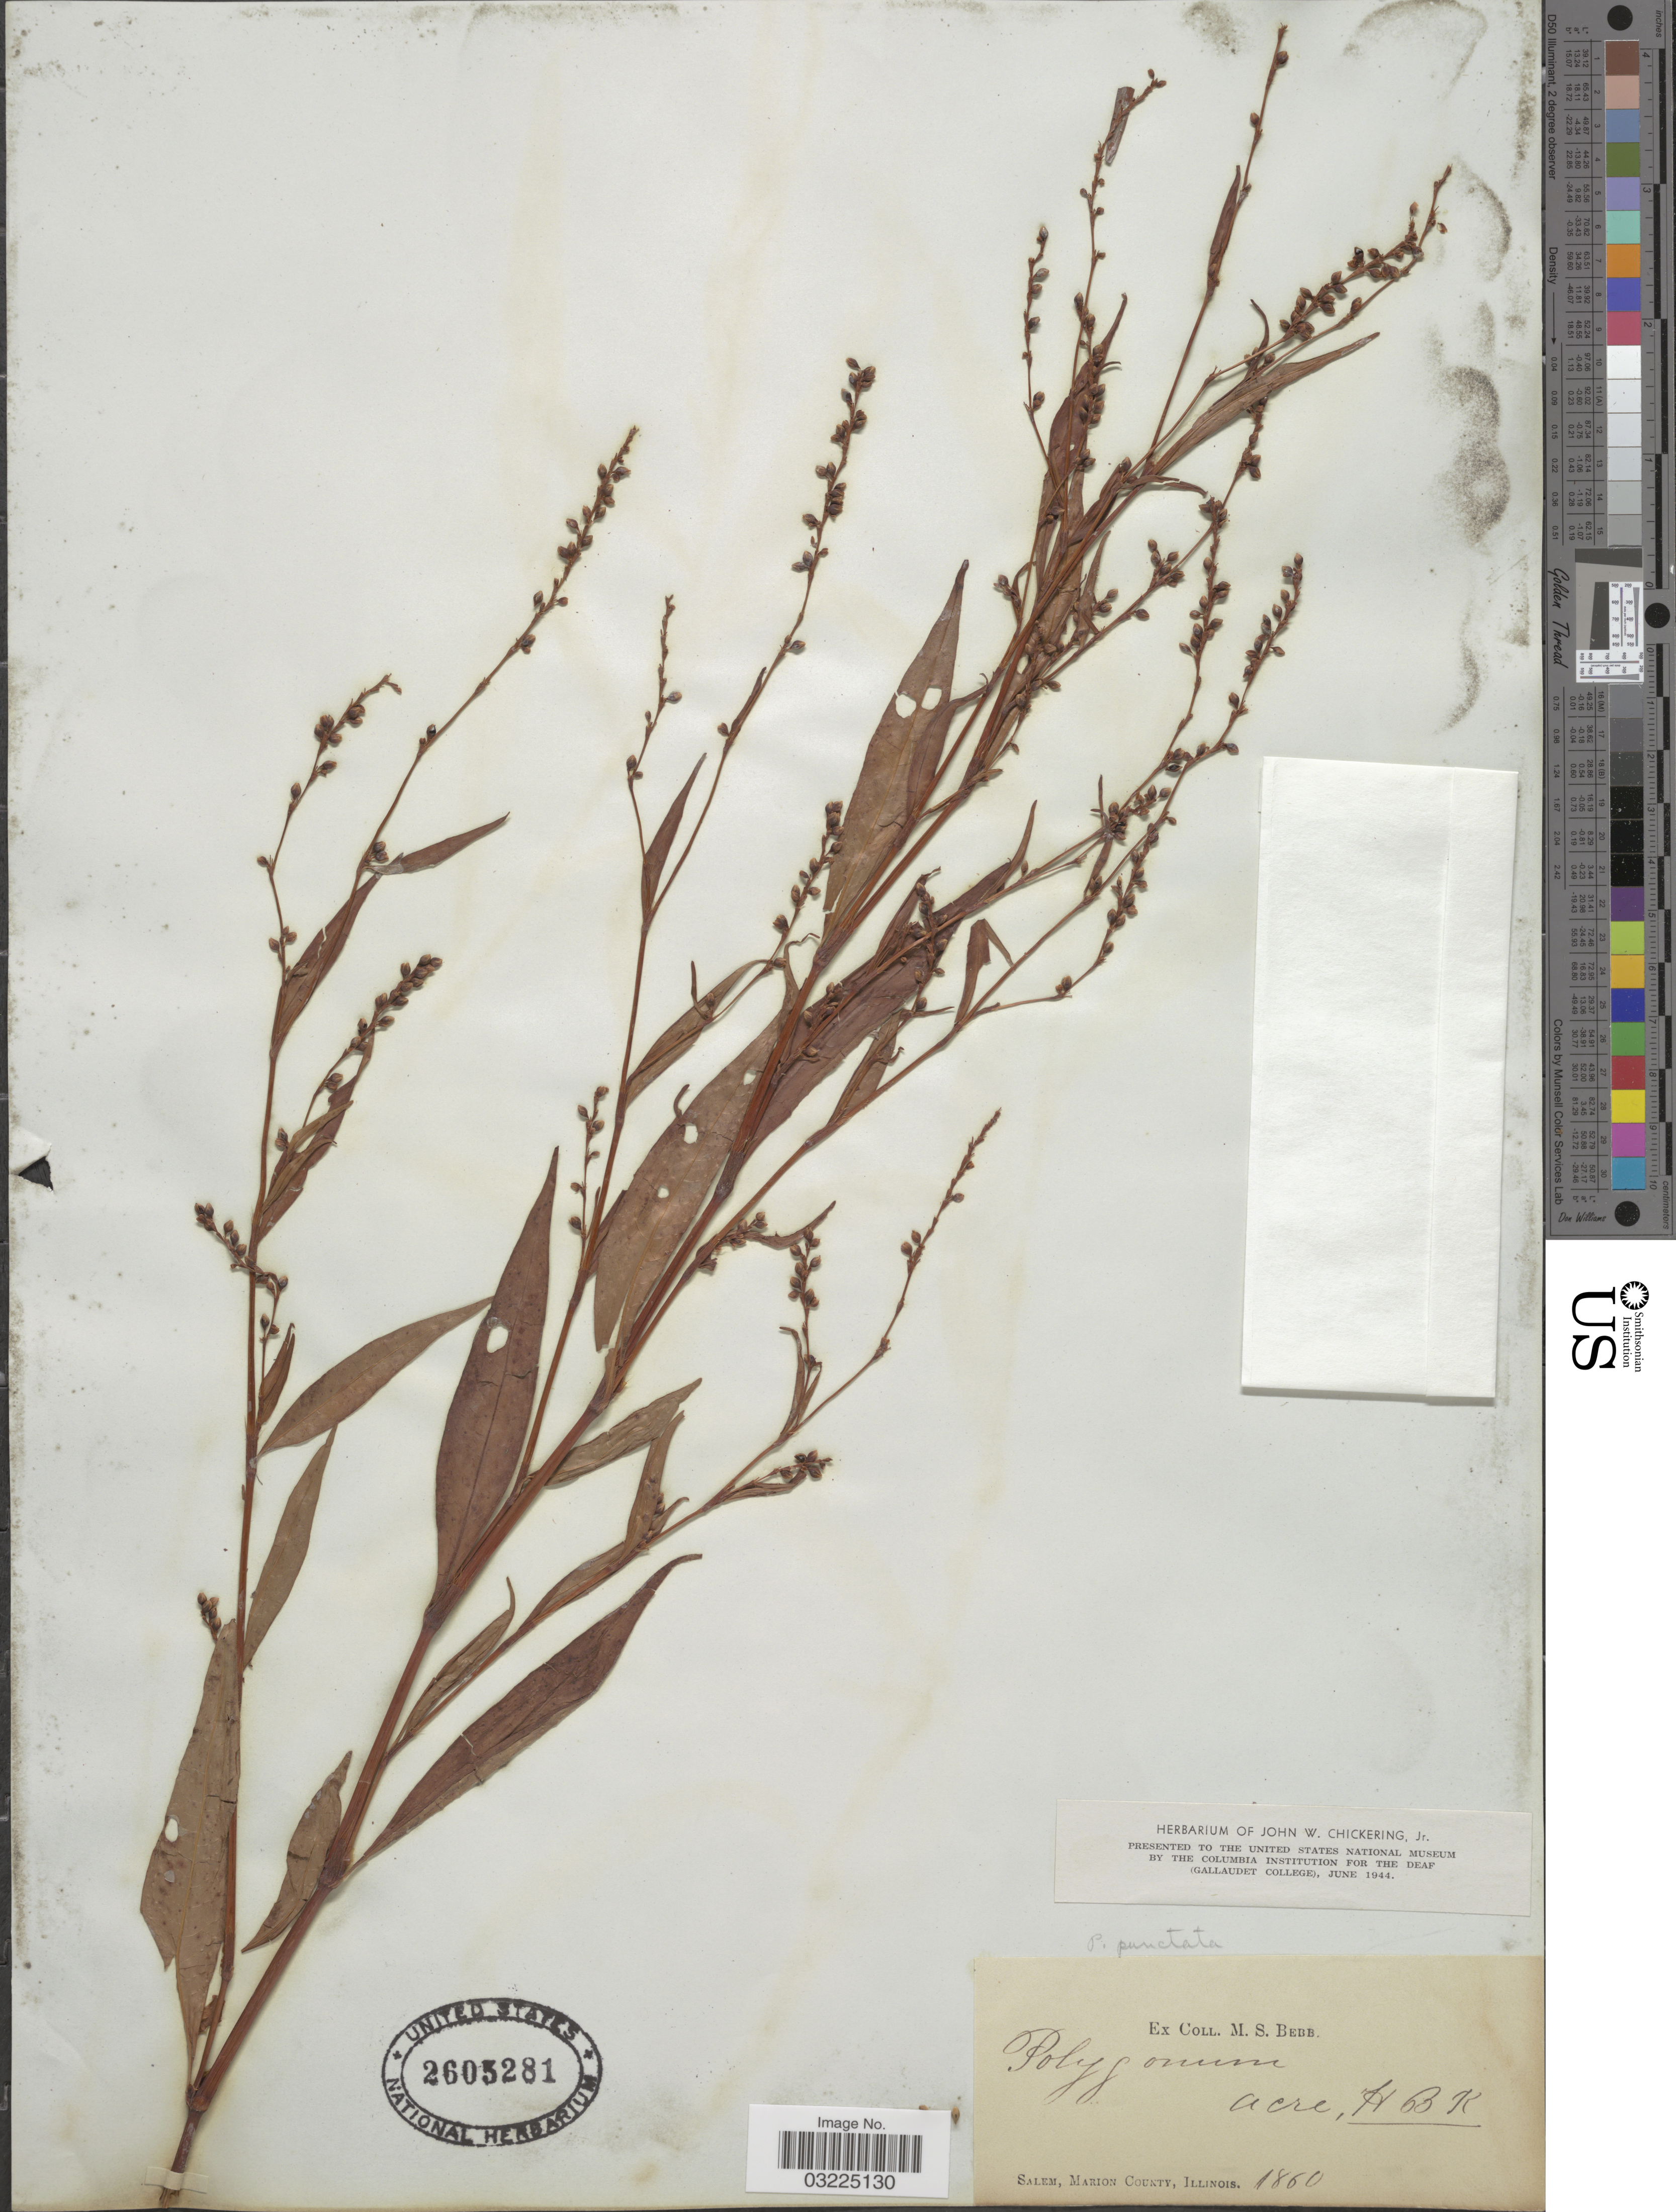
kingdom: Plantae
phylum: Tracheophyta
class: Magnoliopsida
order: Caryophyllales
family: Polygonaceae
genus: Persicaria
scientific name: Persicaria punctata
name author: (Elliott) Small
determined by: Atha, D. E.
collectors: M. Bebb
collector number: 1860?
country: United States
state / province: Illinois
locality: Salem, Marion County.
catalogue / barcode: US 2605281